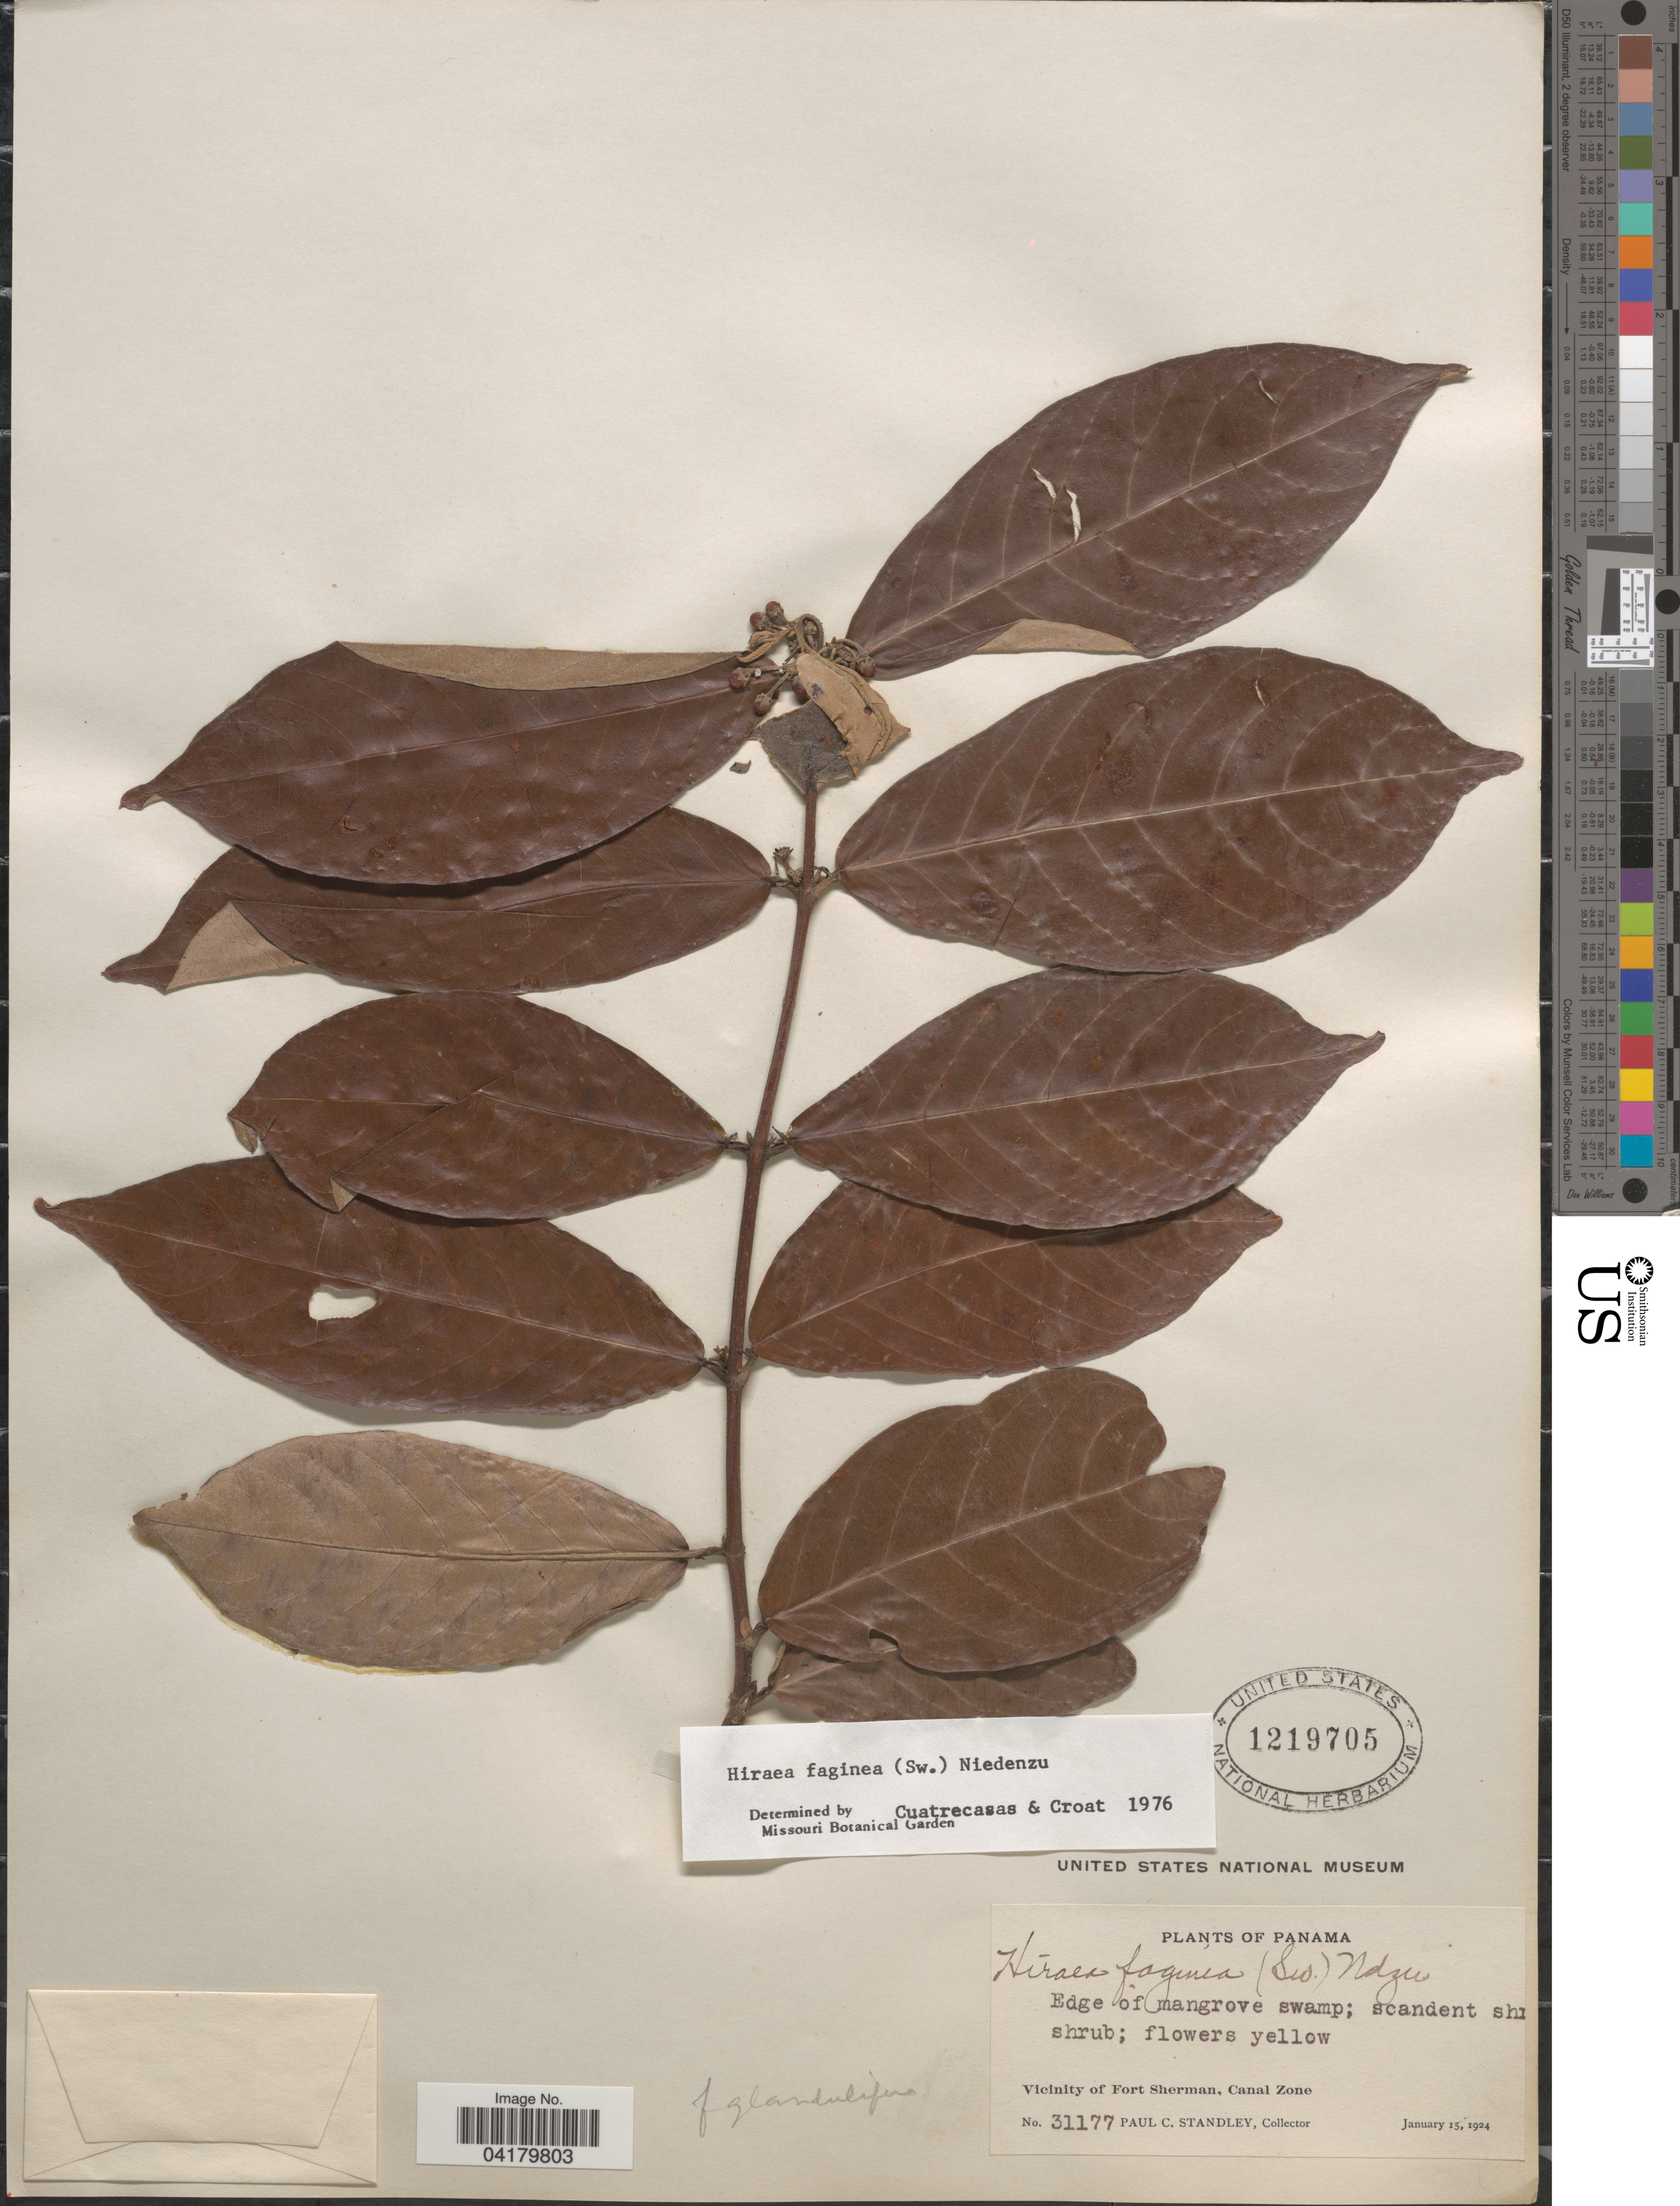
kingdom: Plantae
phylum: Tracheophyta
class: Magnoliopsida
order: Malpighiales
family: Malpighiaceae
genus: Hiraea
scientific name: Hiraea faginea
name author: (Sw.) Nied.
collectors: P. C. Standley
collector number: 31177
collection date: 1924-01-15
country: Panama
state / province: Colón / Panamá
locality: Vicinity of Fort Sherman, Canal Zone.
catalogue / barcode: US 1219705